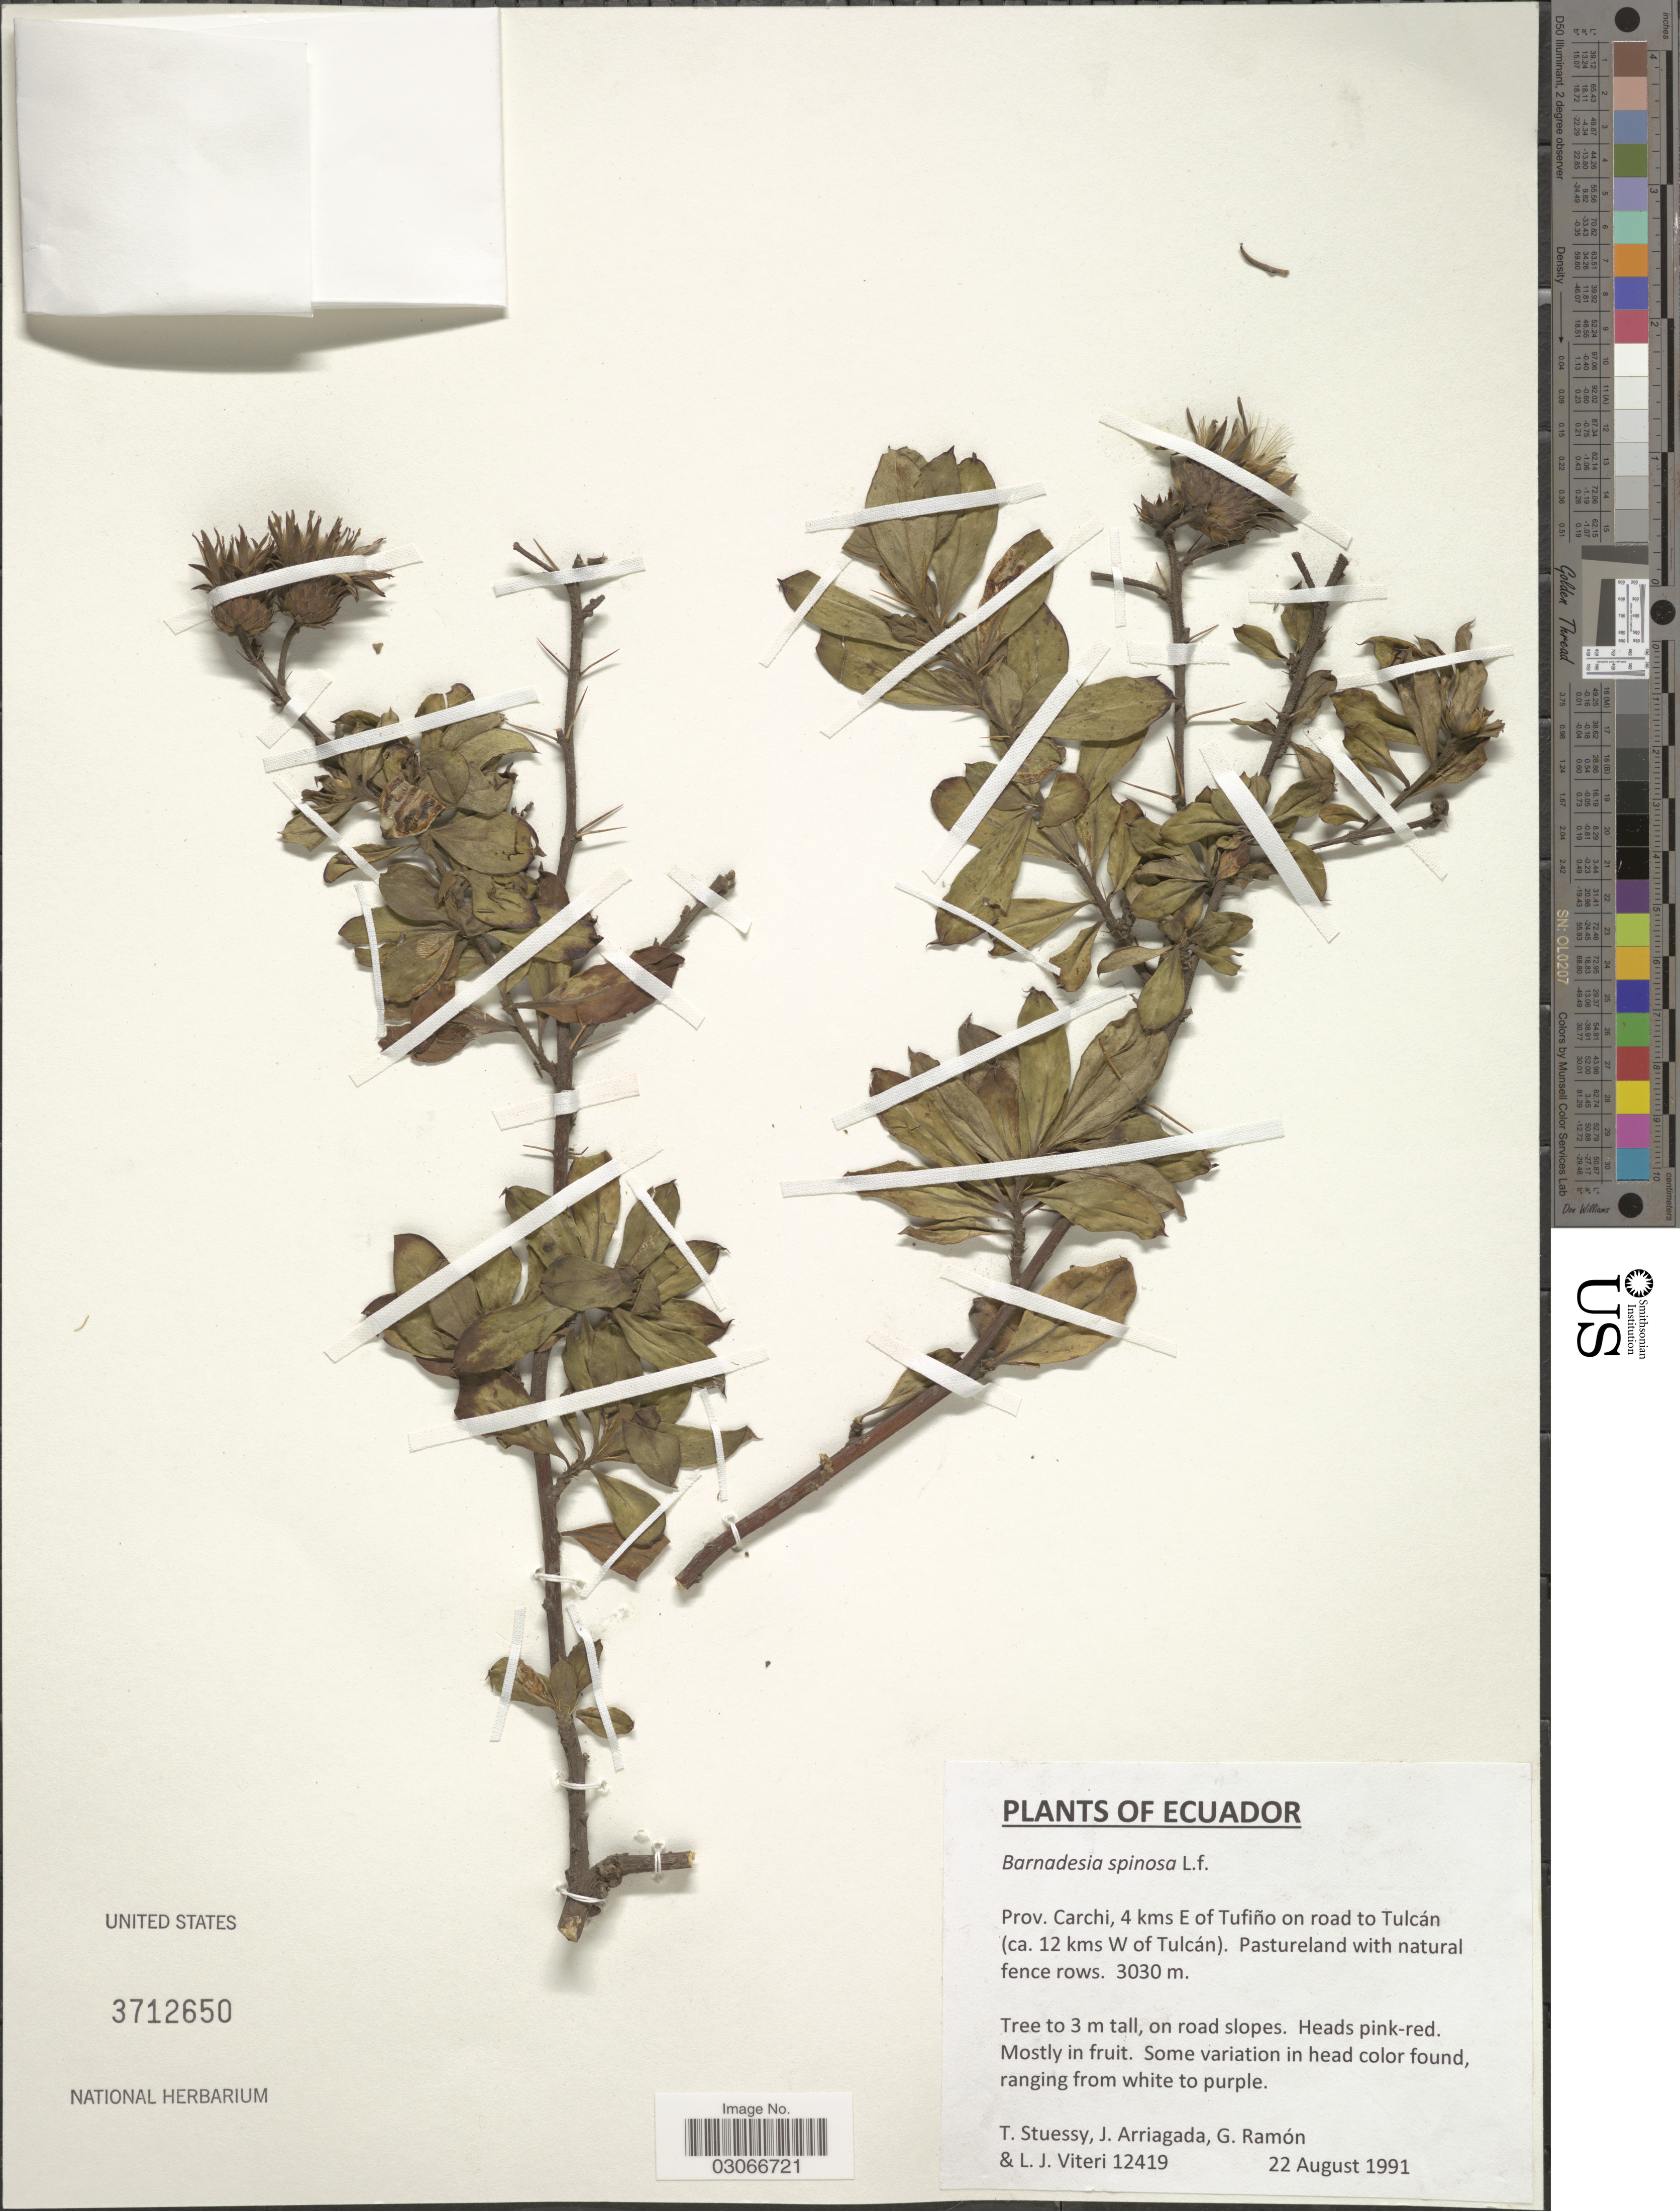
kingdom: Plantae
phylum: Tracheophyta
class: Magnoliopsida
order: Asterales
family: Asteraceae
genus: Barnadesia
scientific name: Barnadesia spinosa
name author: L. f.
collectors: T. Stuessy, J. Arriagada, G. Ramón & L. Viteri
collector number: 12419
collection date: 1991-08-22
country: Ecuador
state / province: Carchi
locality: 4 kms E of Tufiño on road to Tulcán (ca. 12 kms W of Tulcán).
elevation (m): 3030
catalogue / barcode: US 3712650